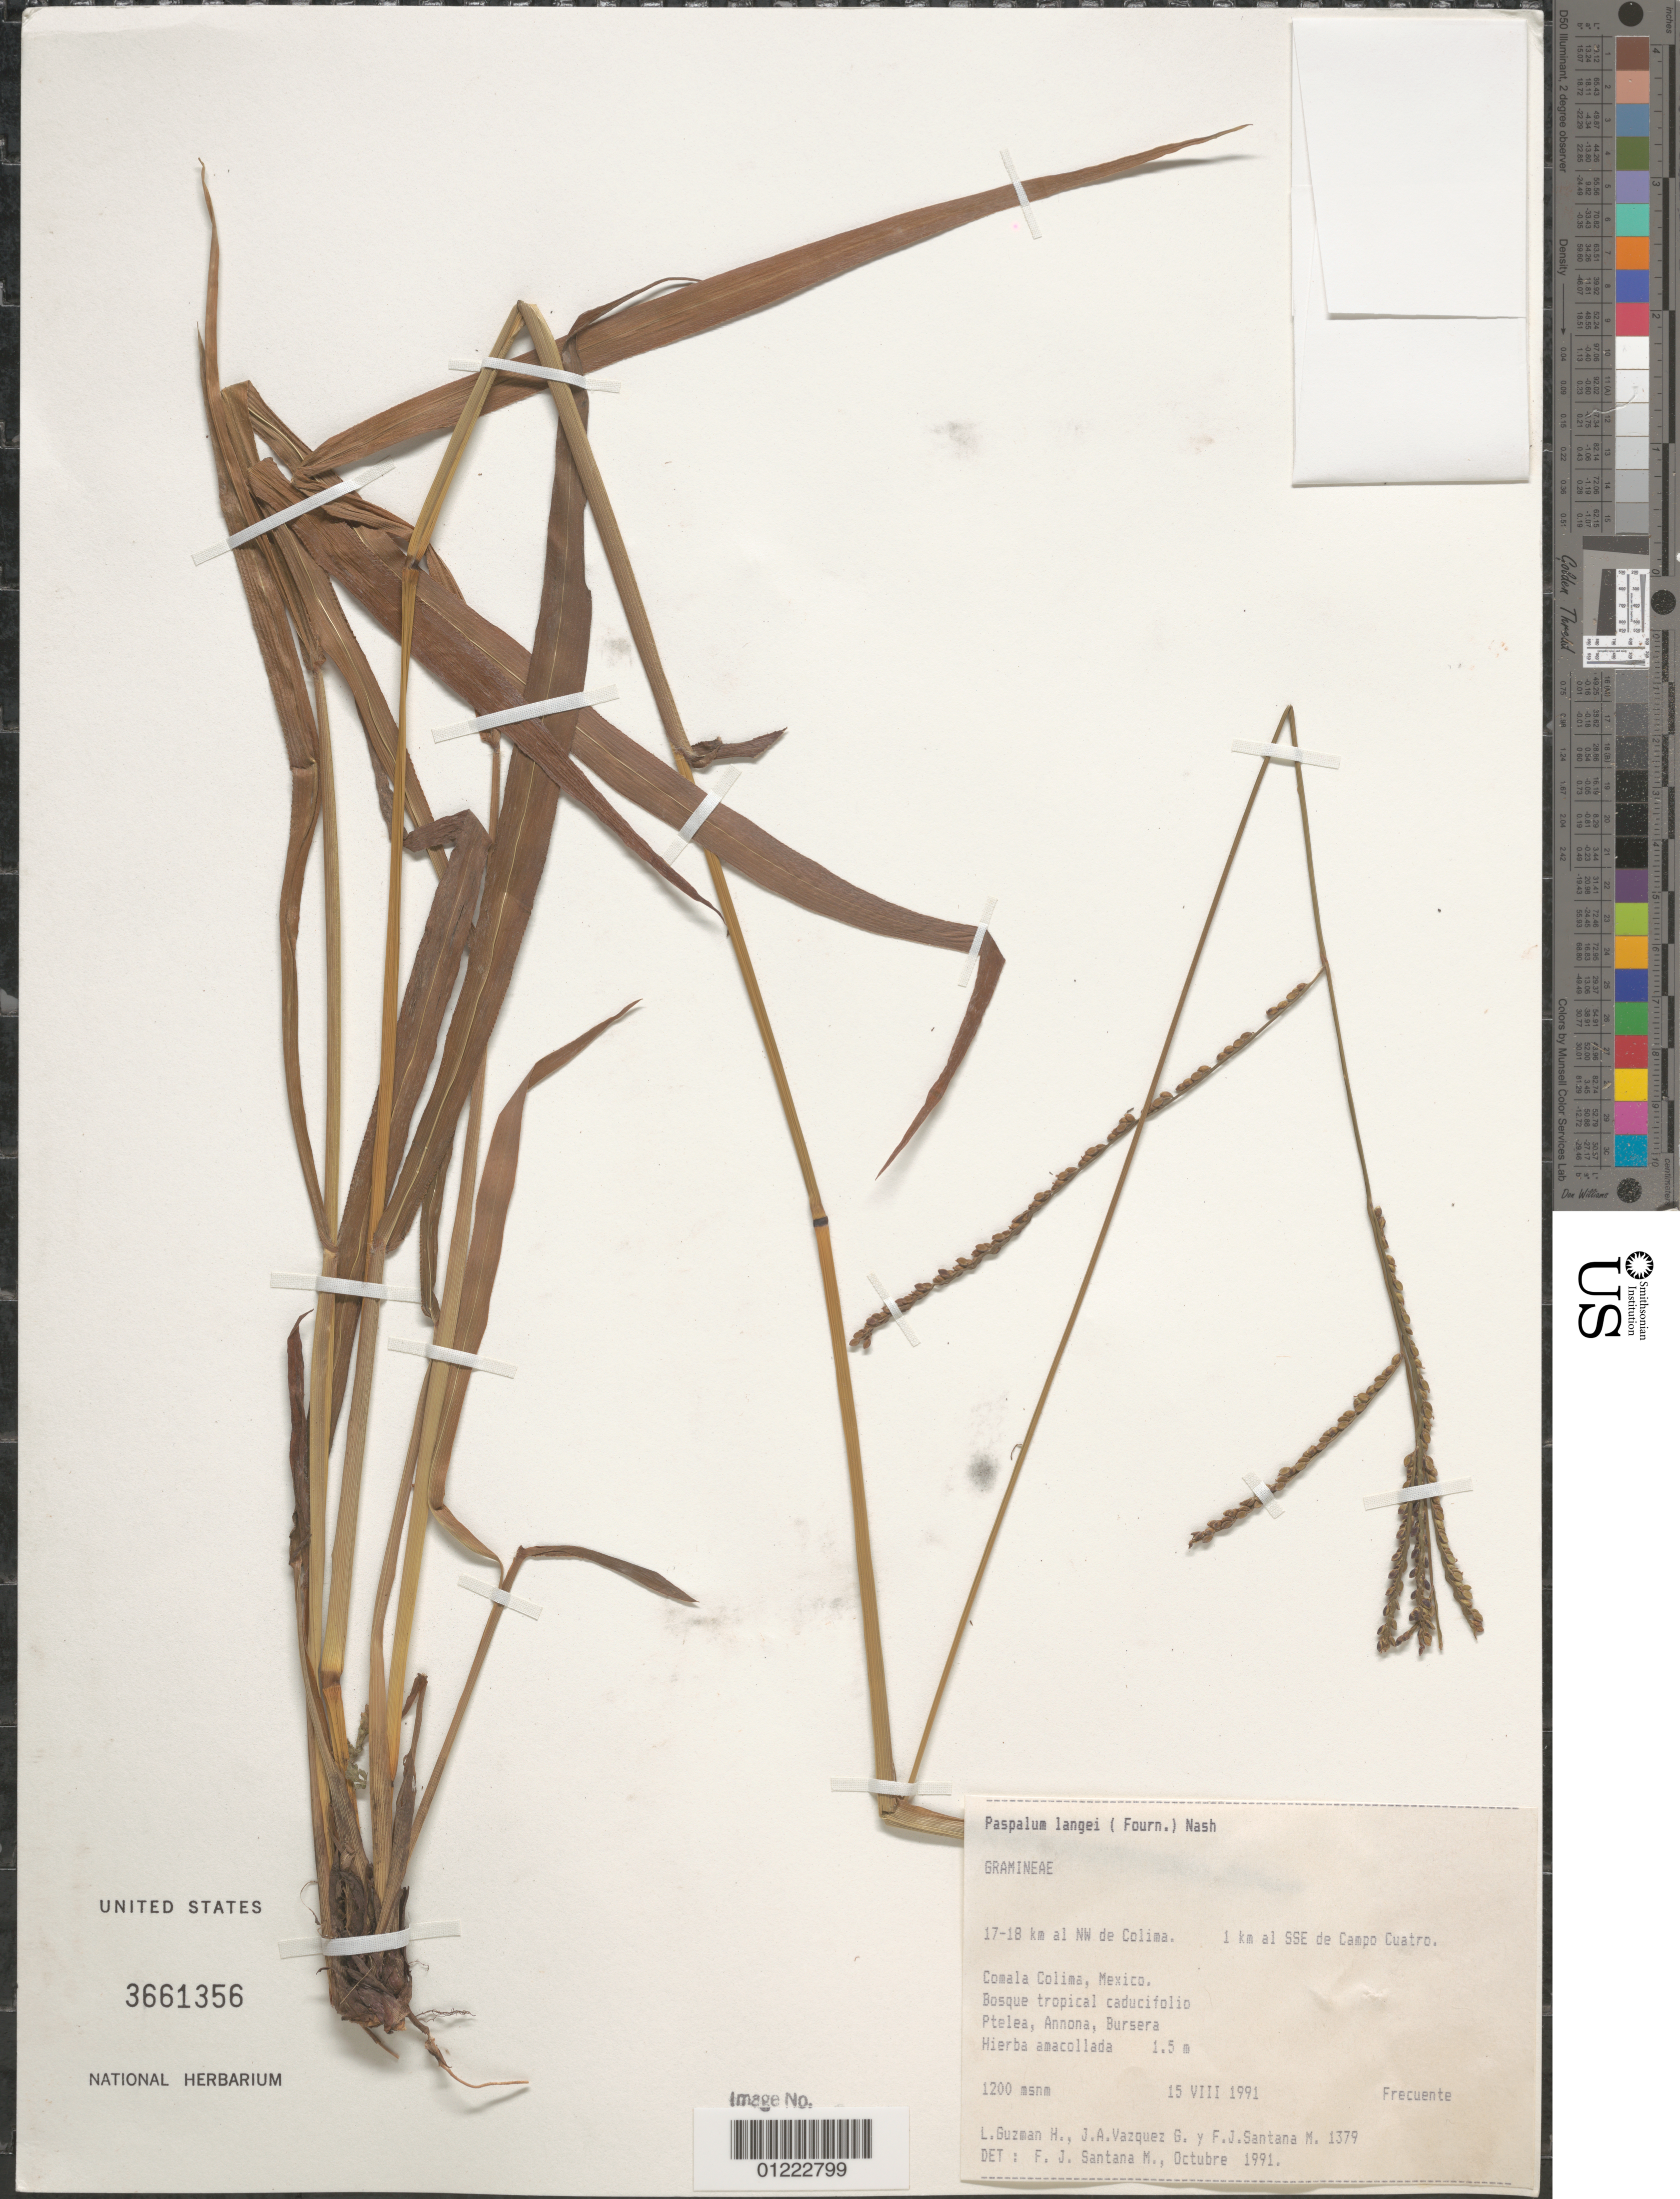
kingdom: Plantae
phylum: Tracheophyta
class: Liliopsida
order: Poales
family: Poaceae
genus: Paspalum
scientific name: Paspalum langei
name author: (E. Fourn.) Nash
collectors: L. Guzmán H., J. A. Vázquez G. & F. J. Santana M.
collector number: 1379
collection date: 1991-08-15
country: Mexico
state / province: Colima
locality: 17-18 km al NW de Colima, 1 km al SSE de Campo Cuatro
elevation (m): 1200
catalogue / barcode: US 3661356